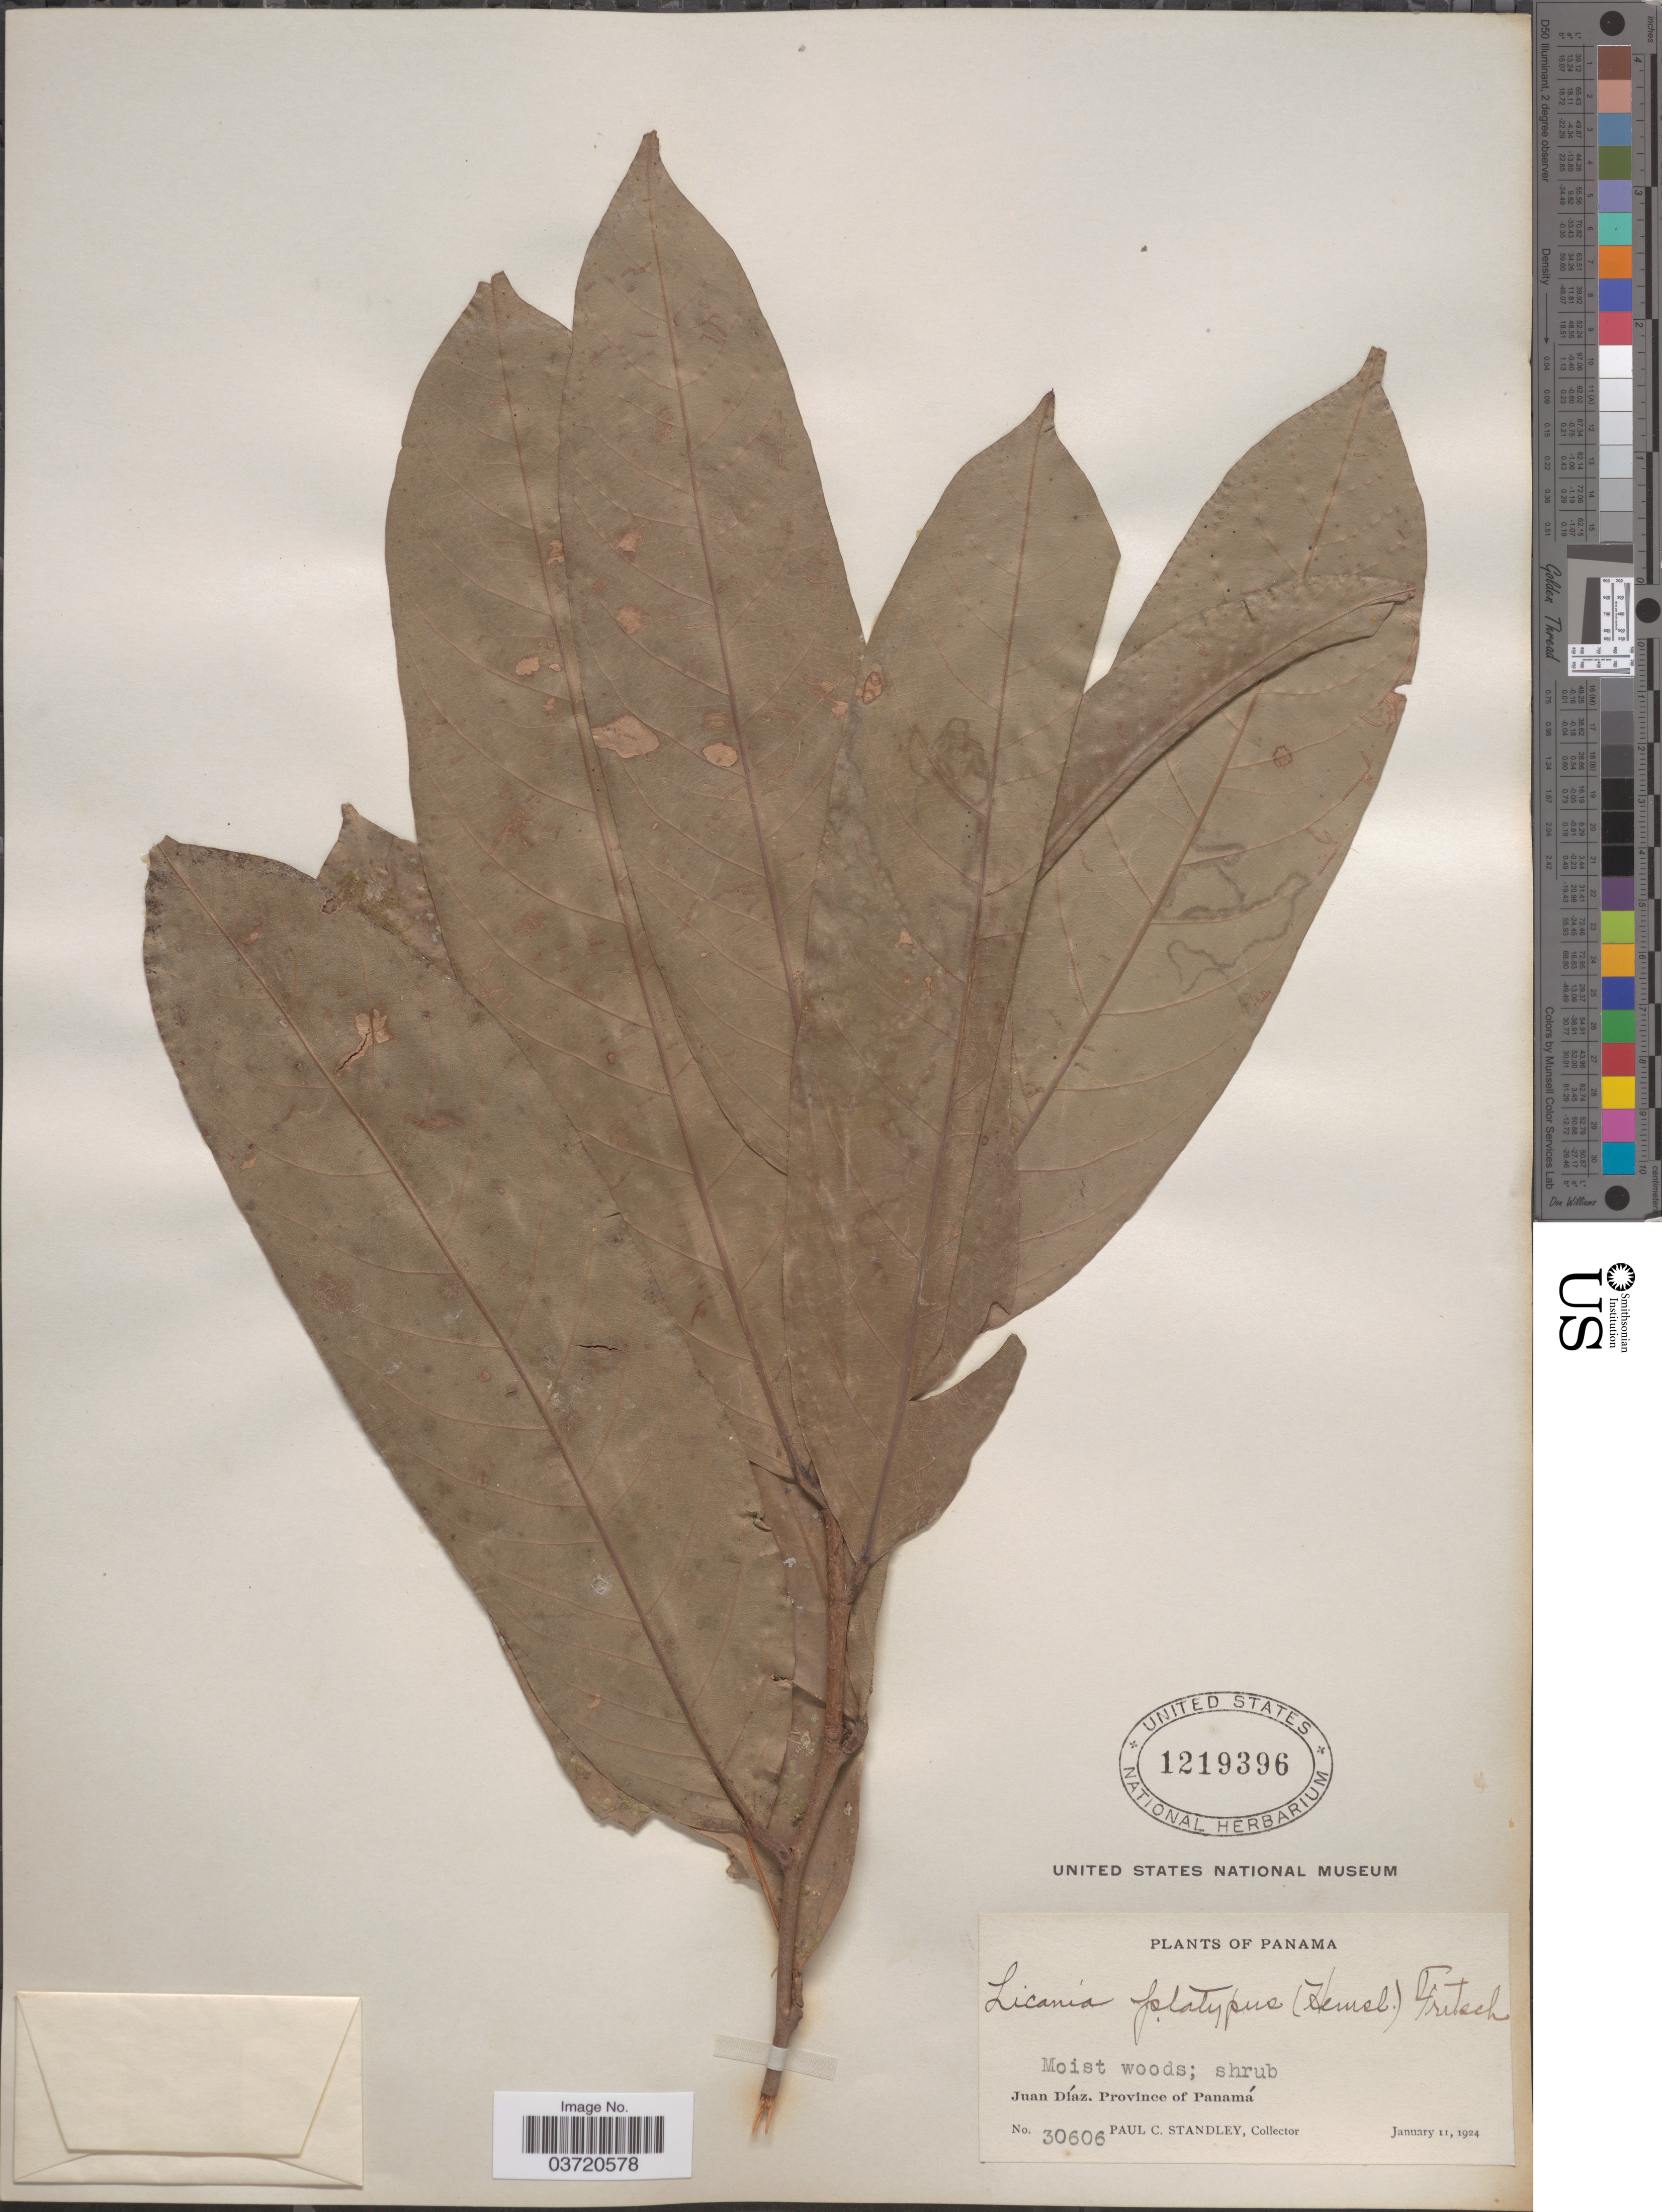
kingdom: Plantae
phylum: Tracheophyta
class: Magnoliopsida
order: Malpighiales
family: Chrysobalanaceae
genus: Moquilea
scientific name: Moquilea platypus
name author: Hemsl.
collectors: P. C. Standley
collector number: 30606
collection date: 1924-01-11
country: Panama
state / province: Panamá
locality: Juan Díaz.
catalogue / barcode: US 1219396